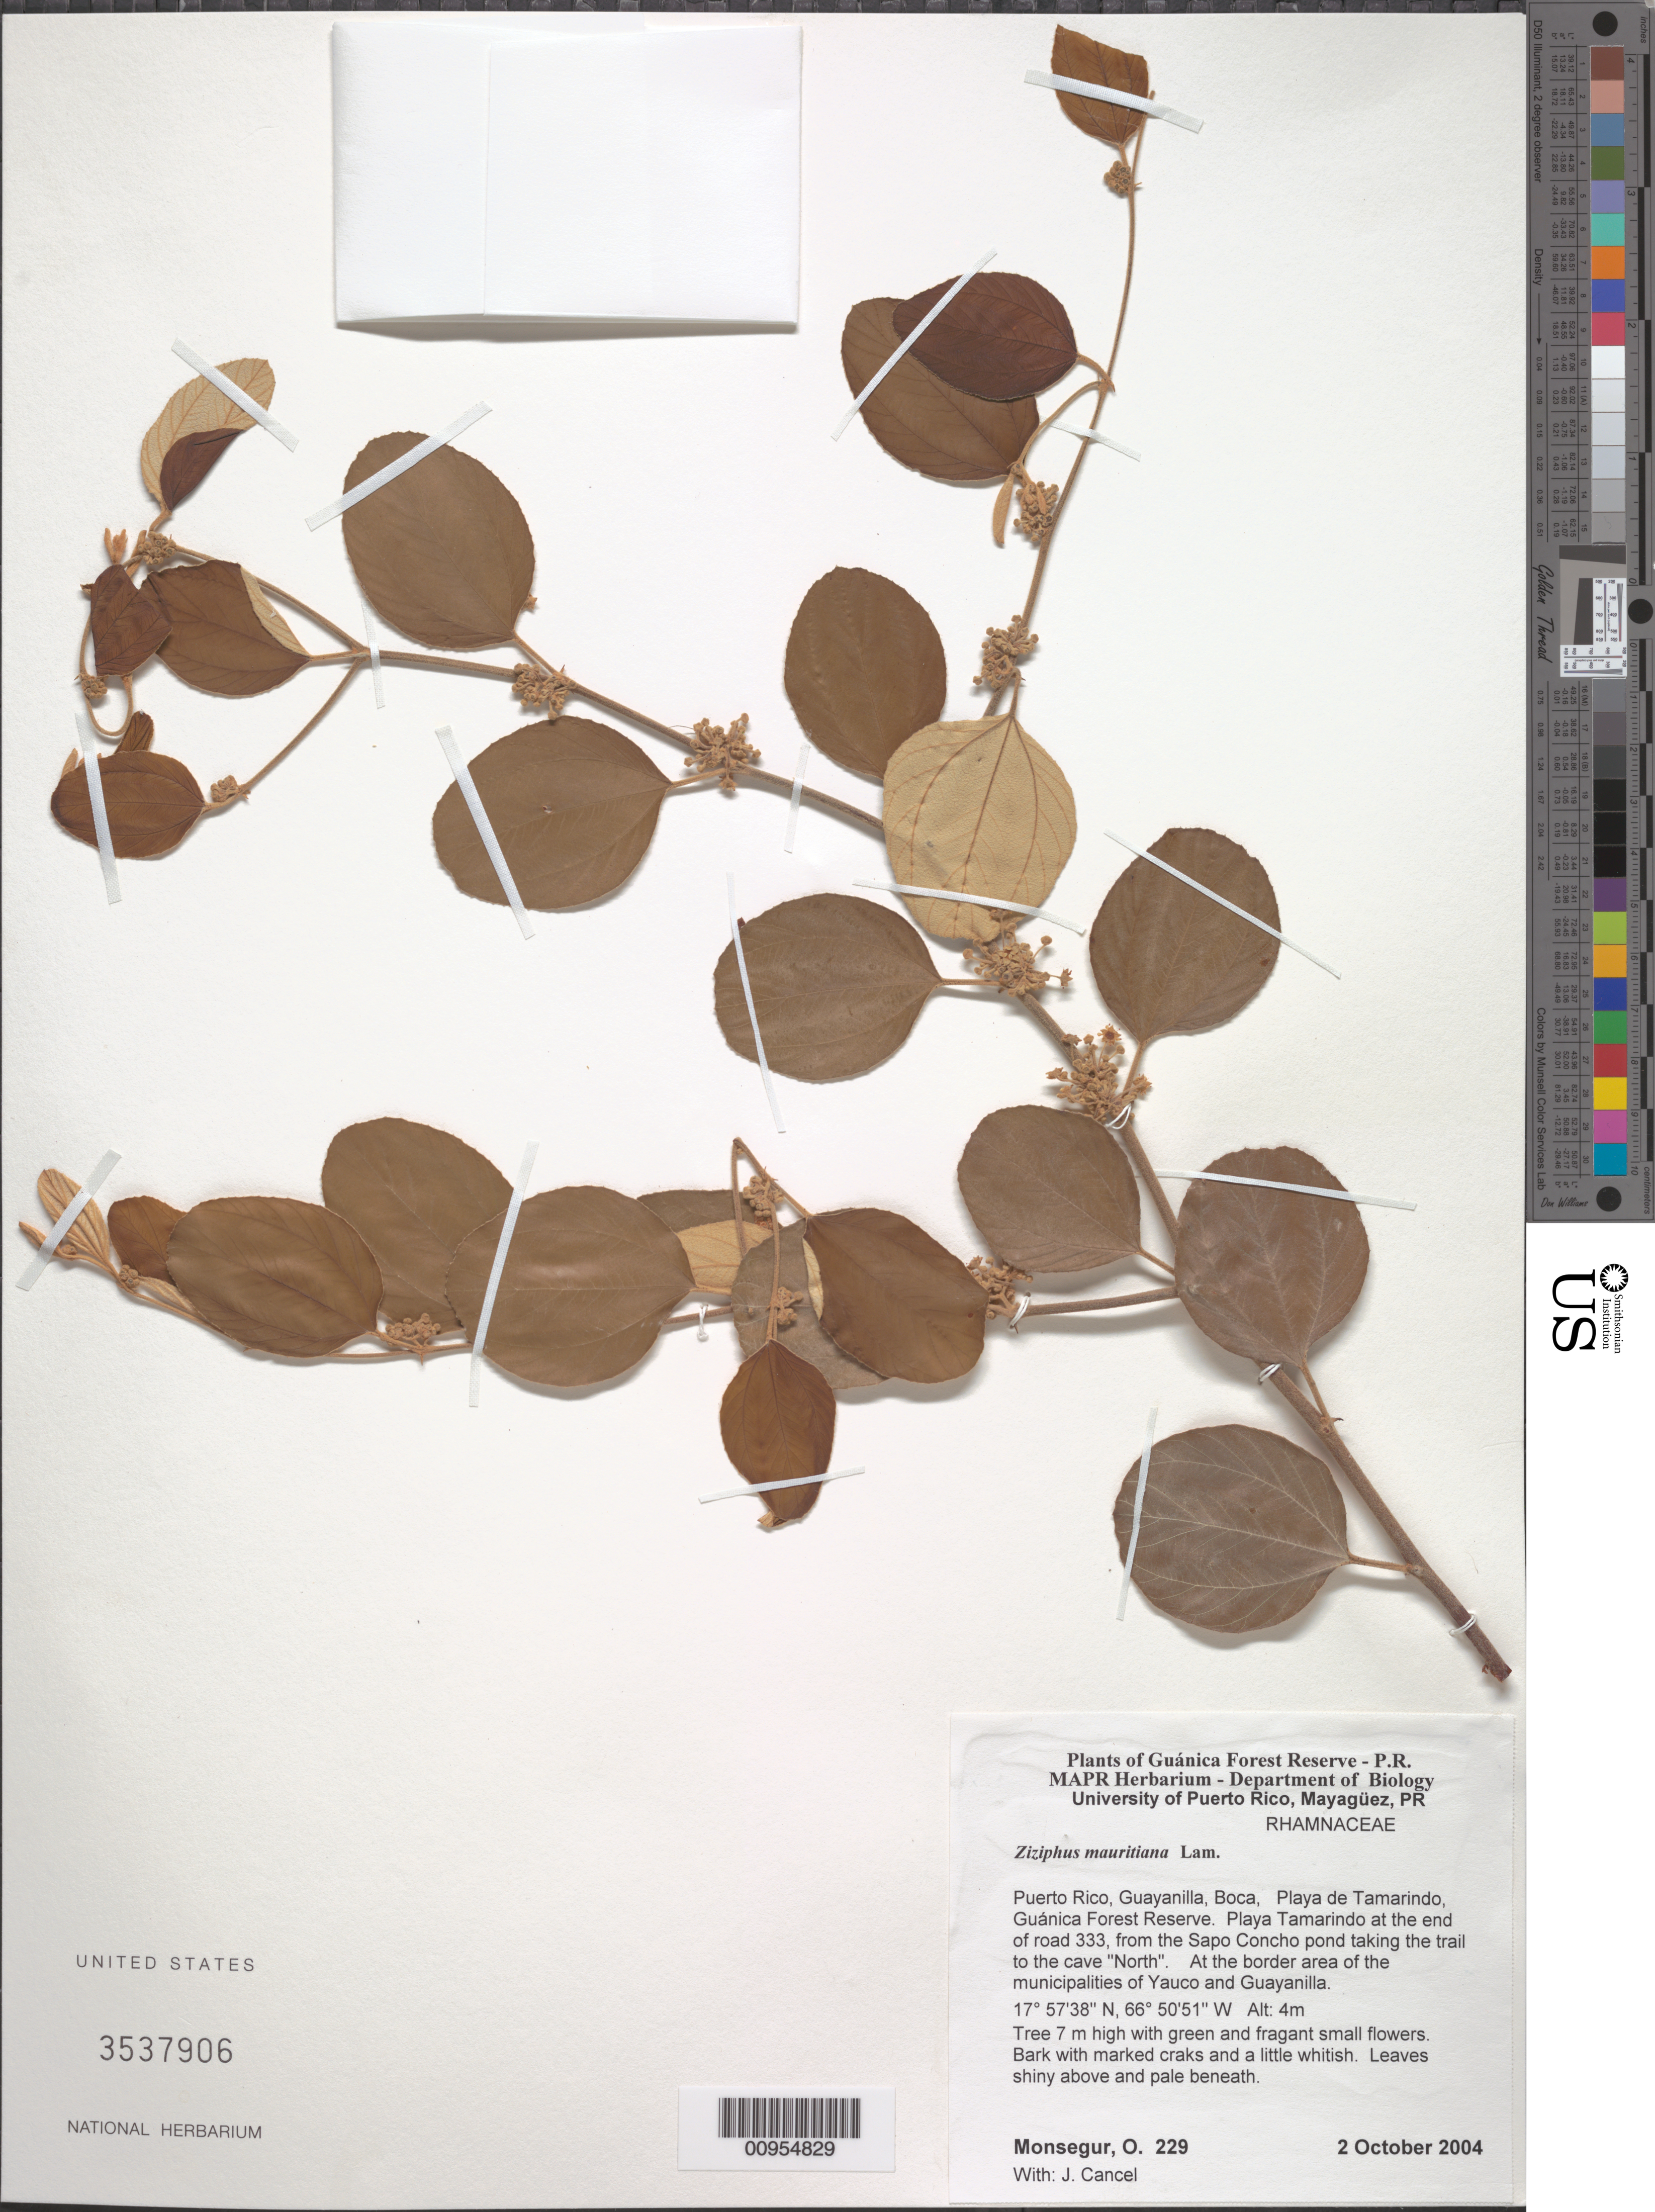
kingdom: Plantae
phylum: Tracheophyta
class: Magnoliopsida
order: Rosales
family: Rhamnaceae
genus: Ziziphus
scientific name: Ziziphus mauritiana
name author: Lam.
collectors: O. Monsegur & J. Cancel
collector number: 229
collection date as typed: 02 Oct 2004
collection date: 2004-10-02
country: Puerto Rico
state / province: Guayanilla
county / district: Boca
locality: Guánica Forest Reserve. Playa Tamarindo at the end of road 333, from the Sapo Concho pond taking the trail to the cave "North". At the border area of the municipalities of Yauco and Guayanilla.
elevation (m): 4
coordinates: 17.57375, 66.5051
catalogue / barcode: US 3537906